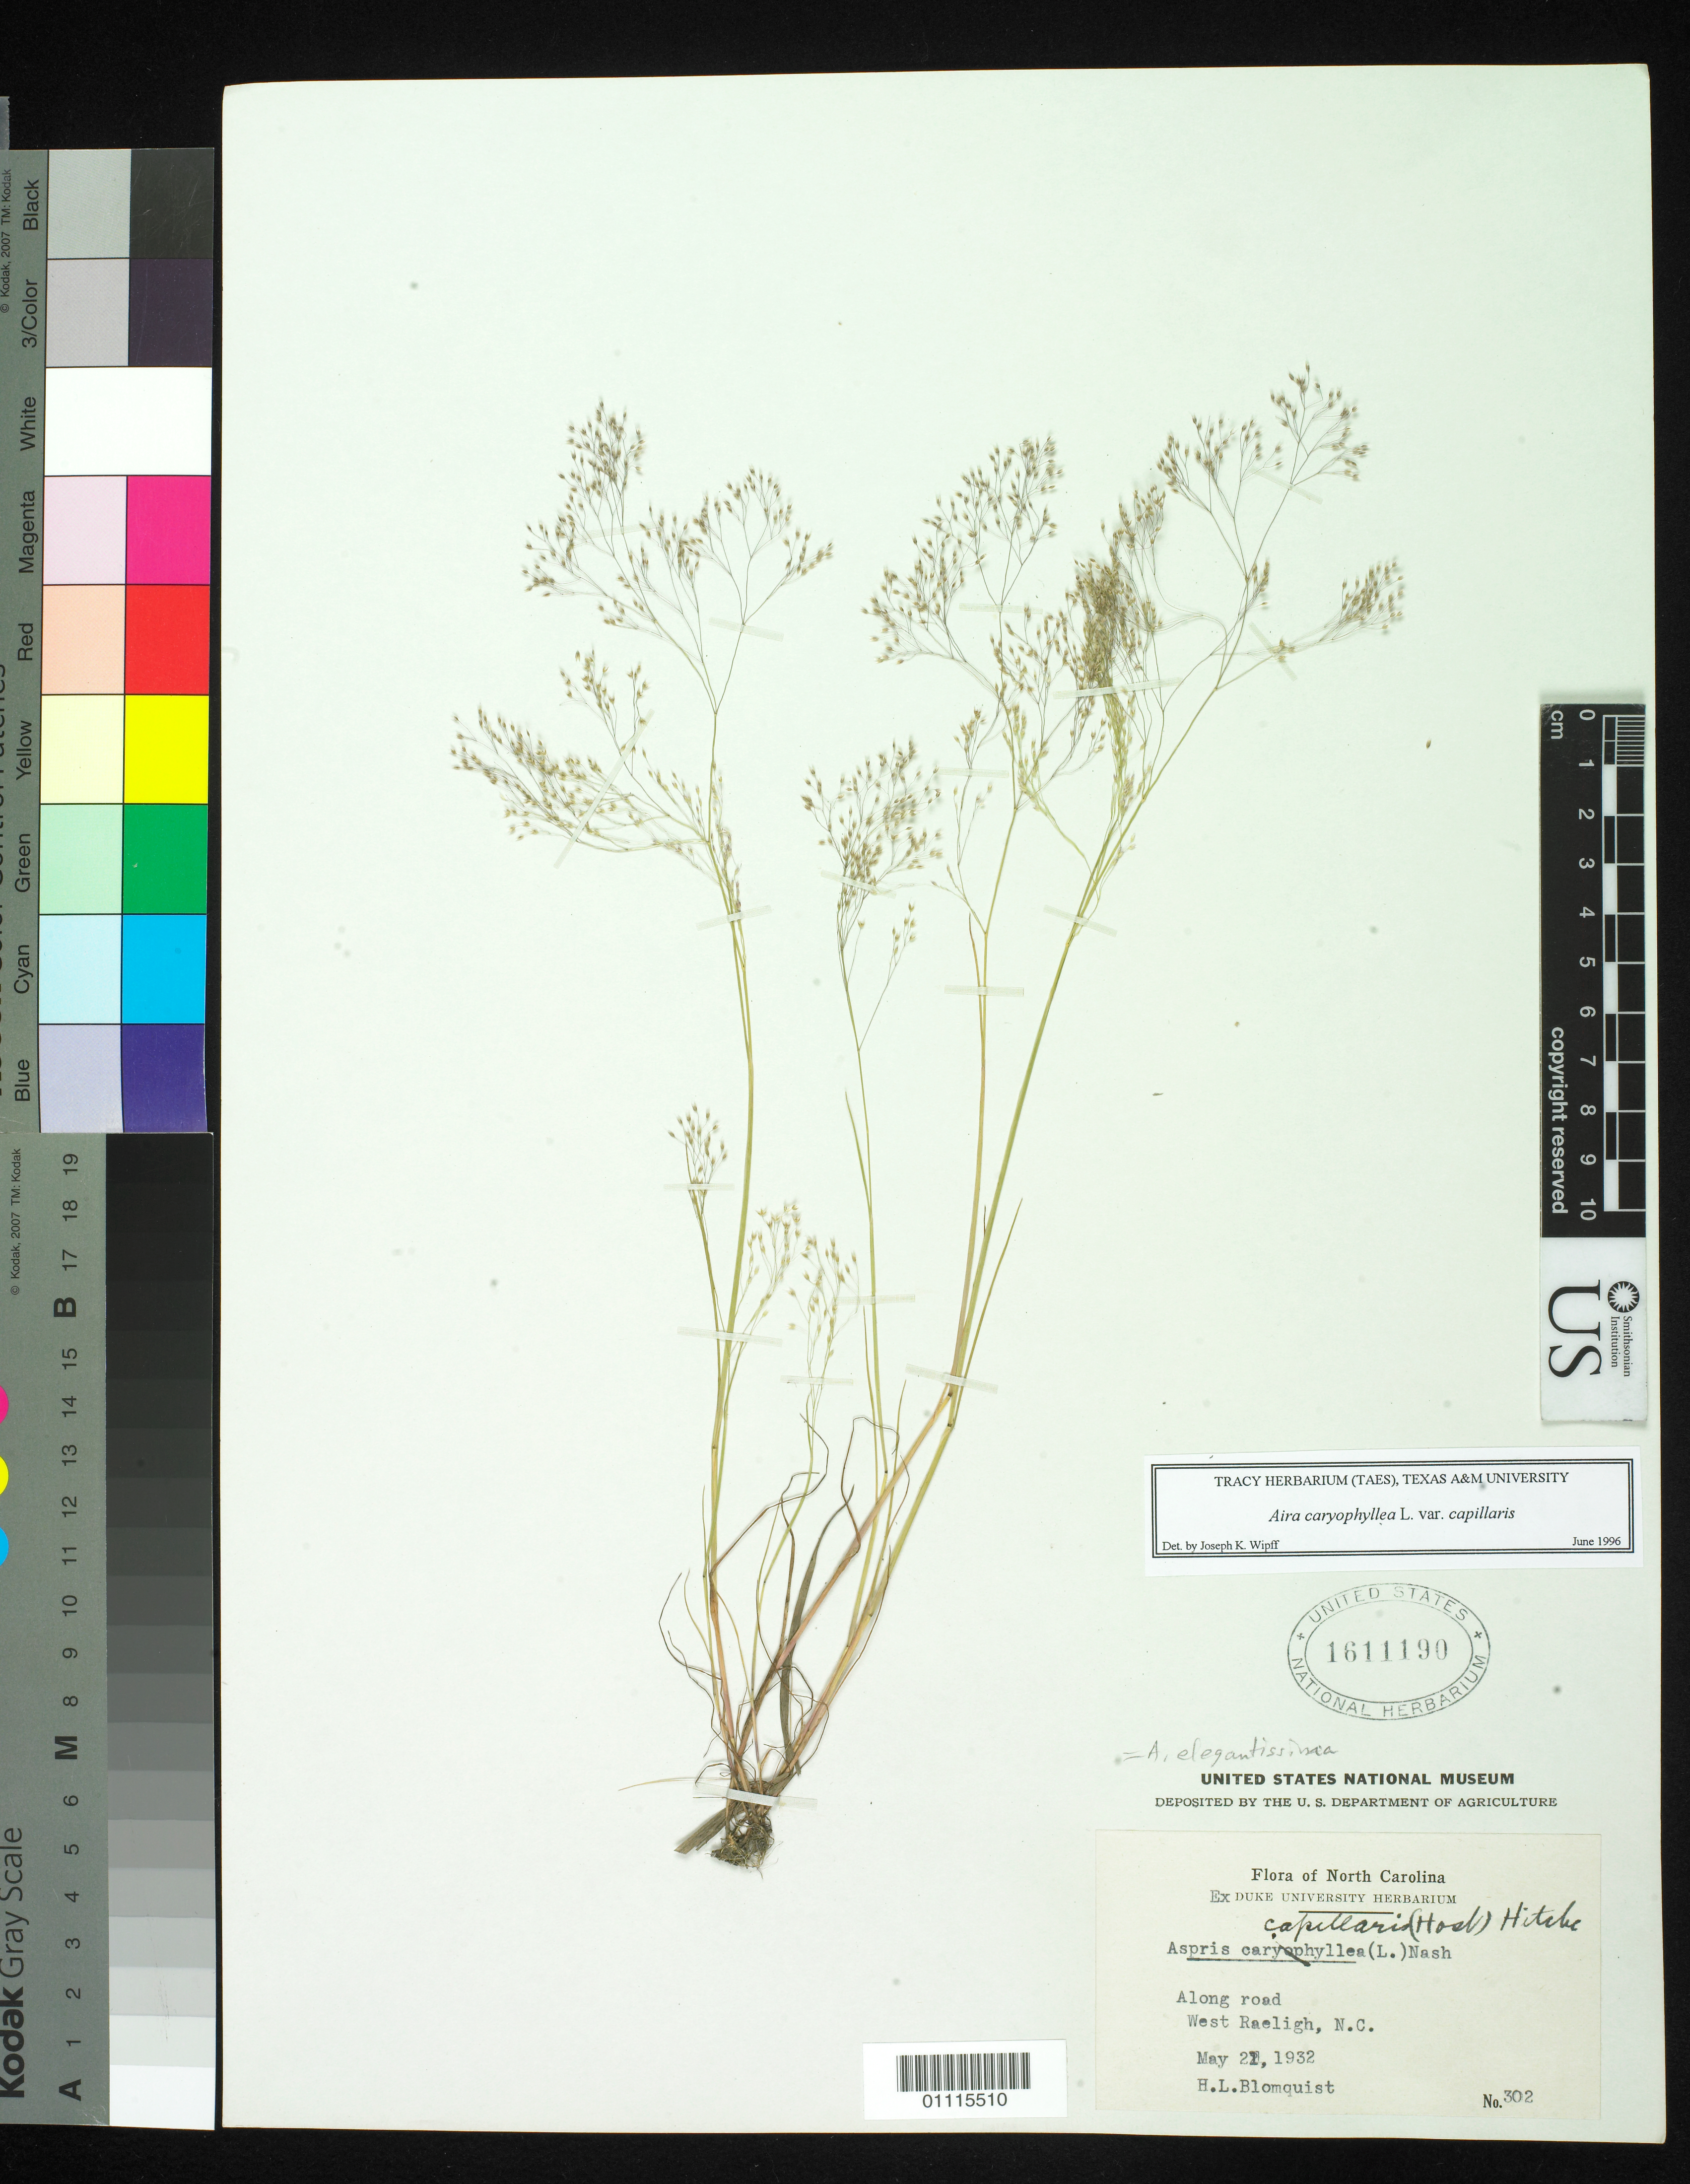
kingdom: Plantae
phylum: Tracheophyta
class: Liliopsida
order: Poales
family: Poaceae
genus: Aira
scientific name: Aira elegantissima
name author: Schur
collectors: H. Blomquist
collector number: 302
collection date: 1932-05-21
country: United States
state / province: North Carolina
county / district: Wake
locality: West Raeligh, along road.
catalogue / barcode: US 1611190